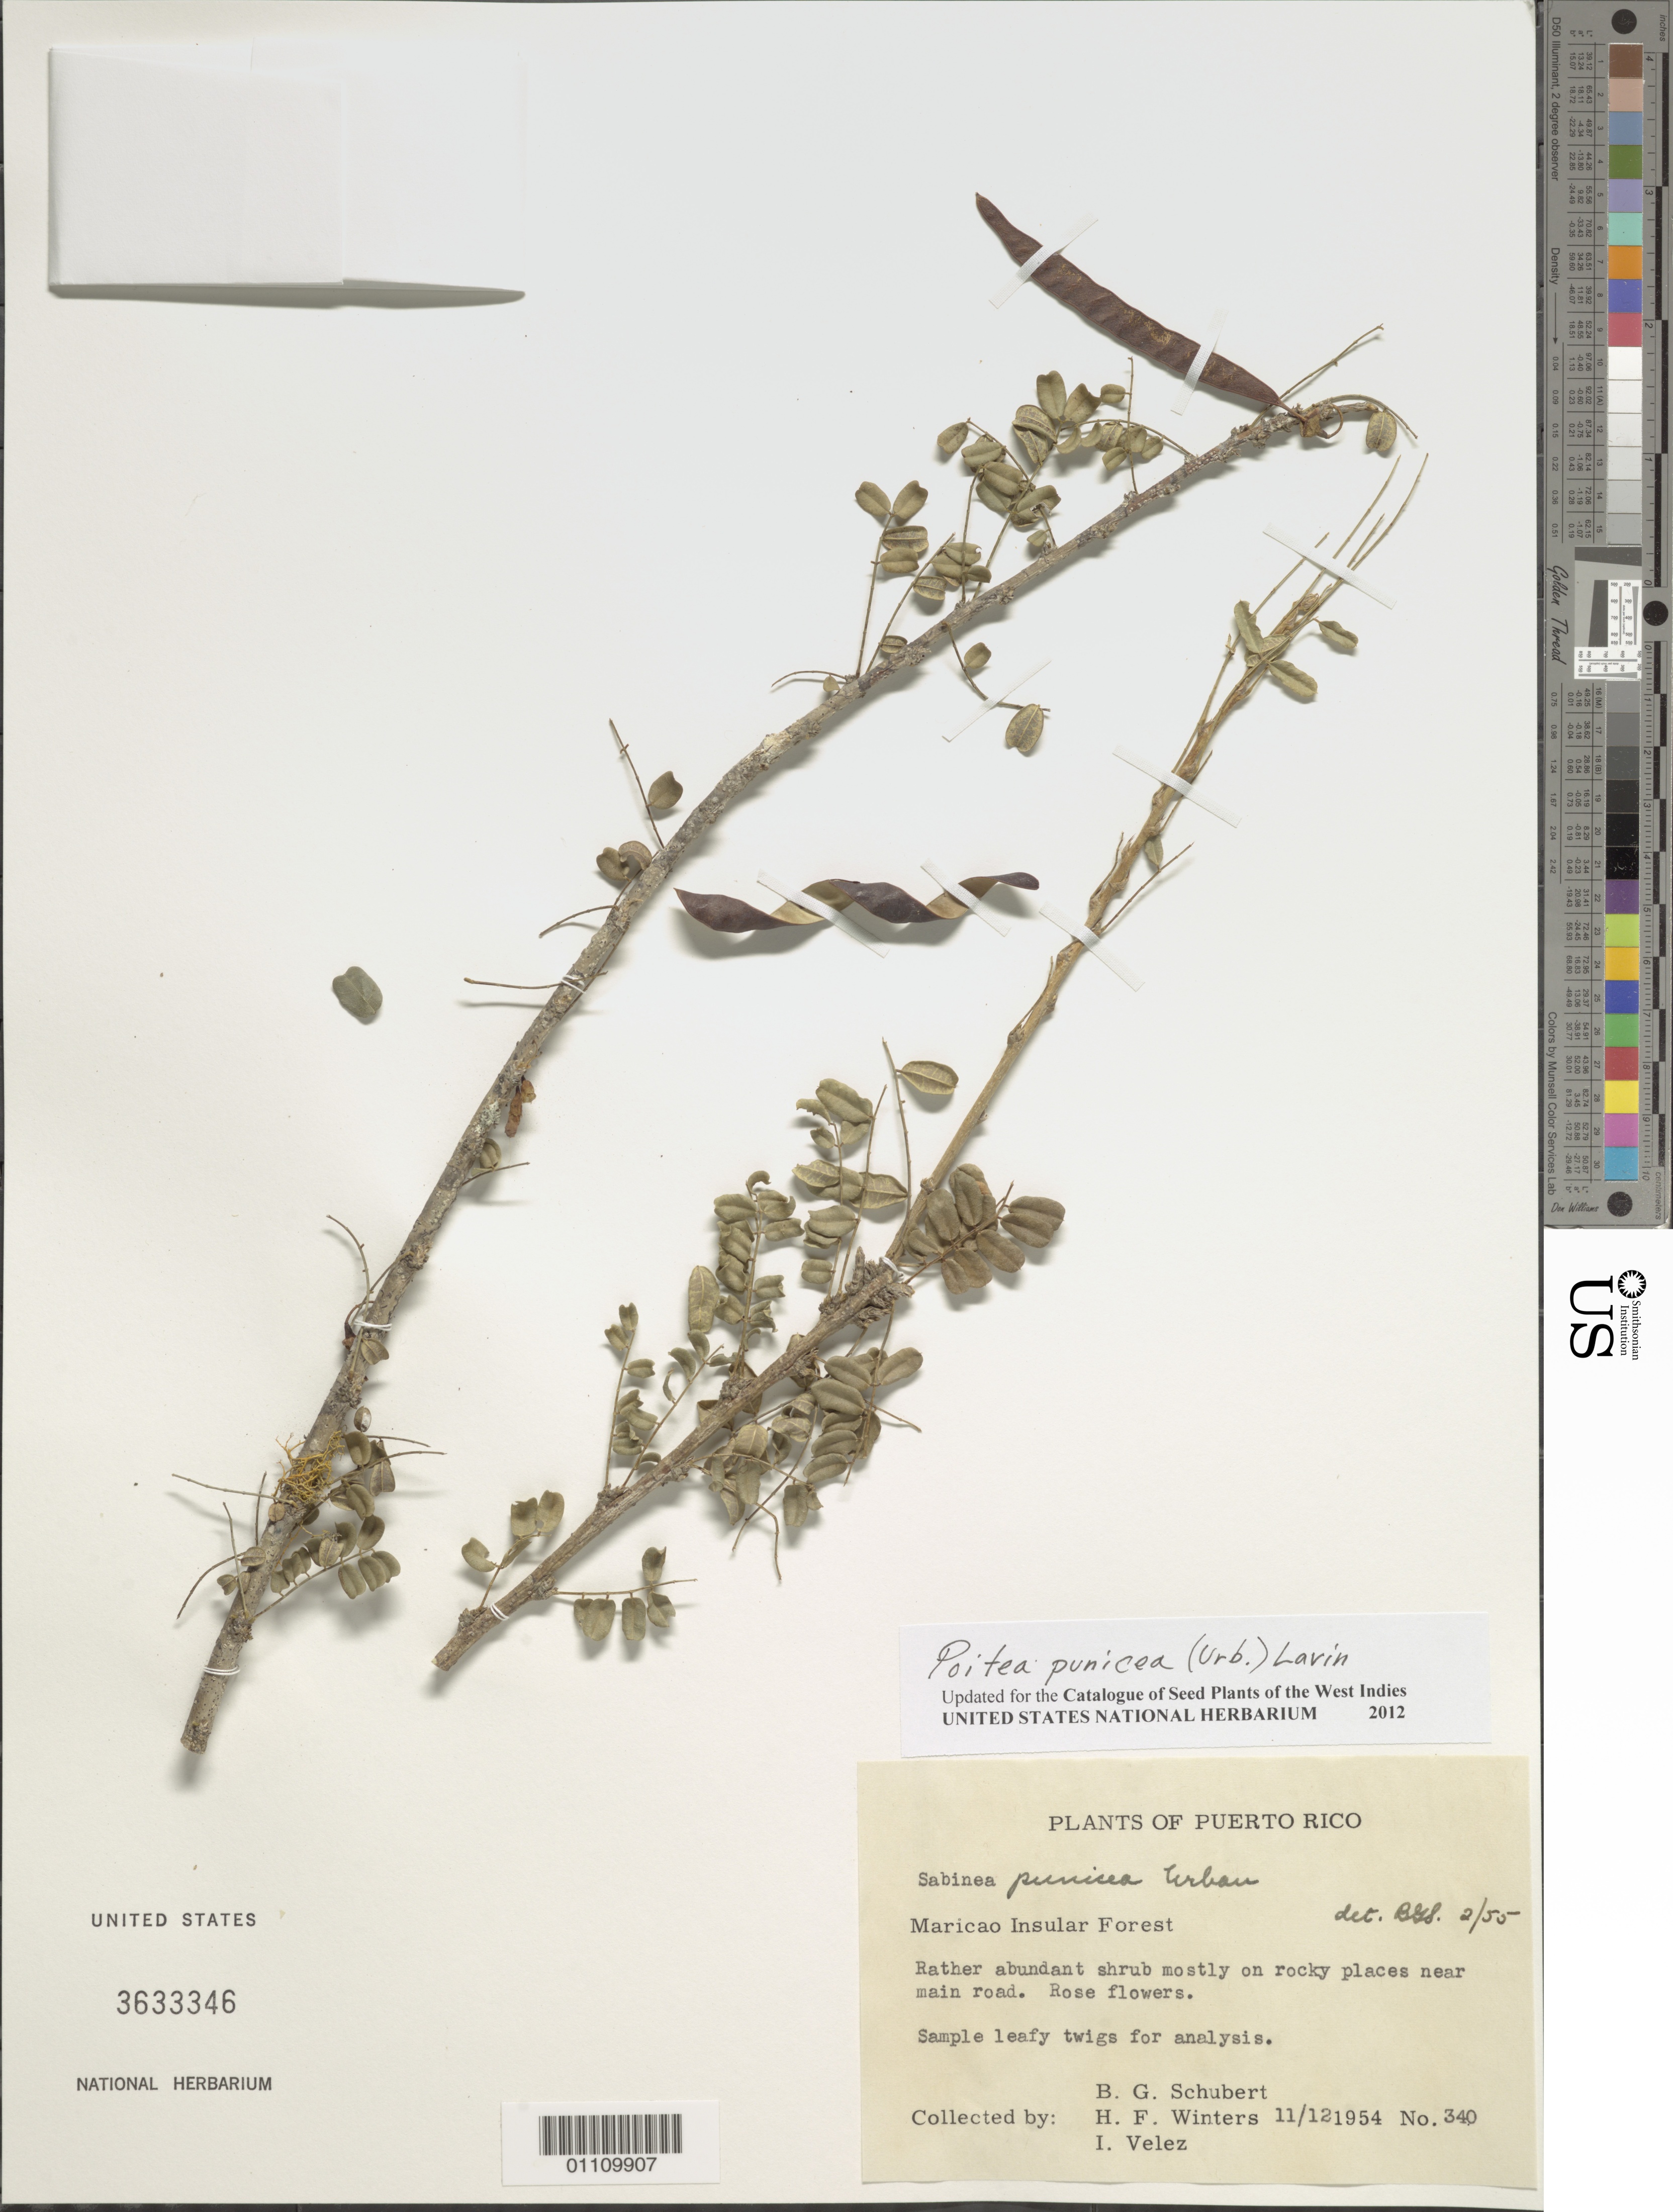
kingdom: Plantae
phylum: Tracheophyta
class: Magnoliopsida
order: Fabales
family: Fabaceae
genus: Poitea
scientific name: Poitea punicea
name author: (Urb.) Lavin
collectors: B. Schubert, H. Winters & I. Vélex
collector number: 340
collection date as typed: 12 Nov 1954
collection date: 1954-11-12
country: Puerto Rico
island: Puerto Rico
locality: Maricao Insular Forest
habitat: Mostly on rocky places near main road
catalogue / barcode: US 3633346